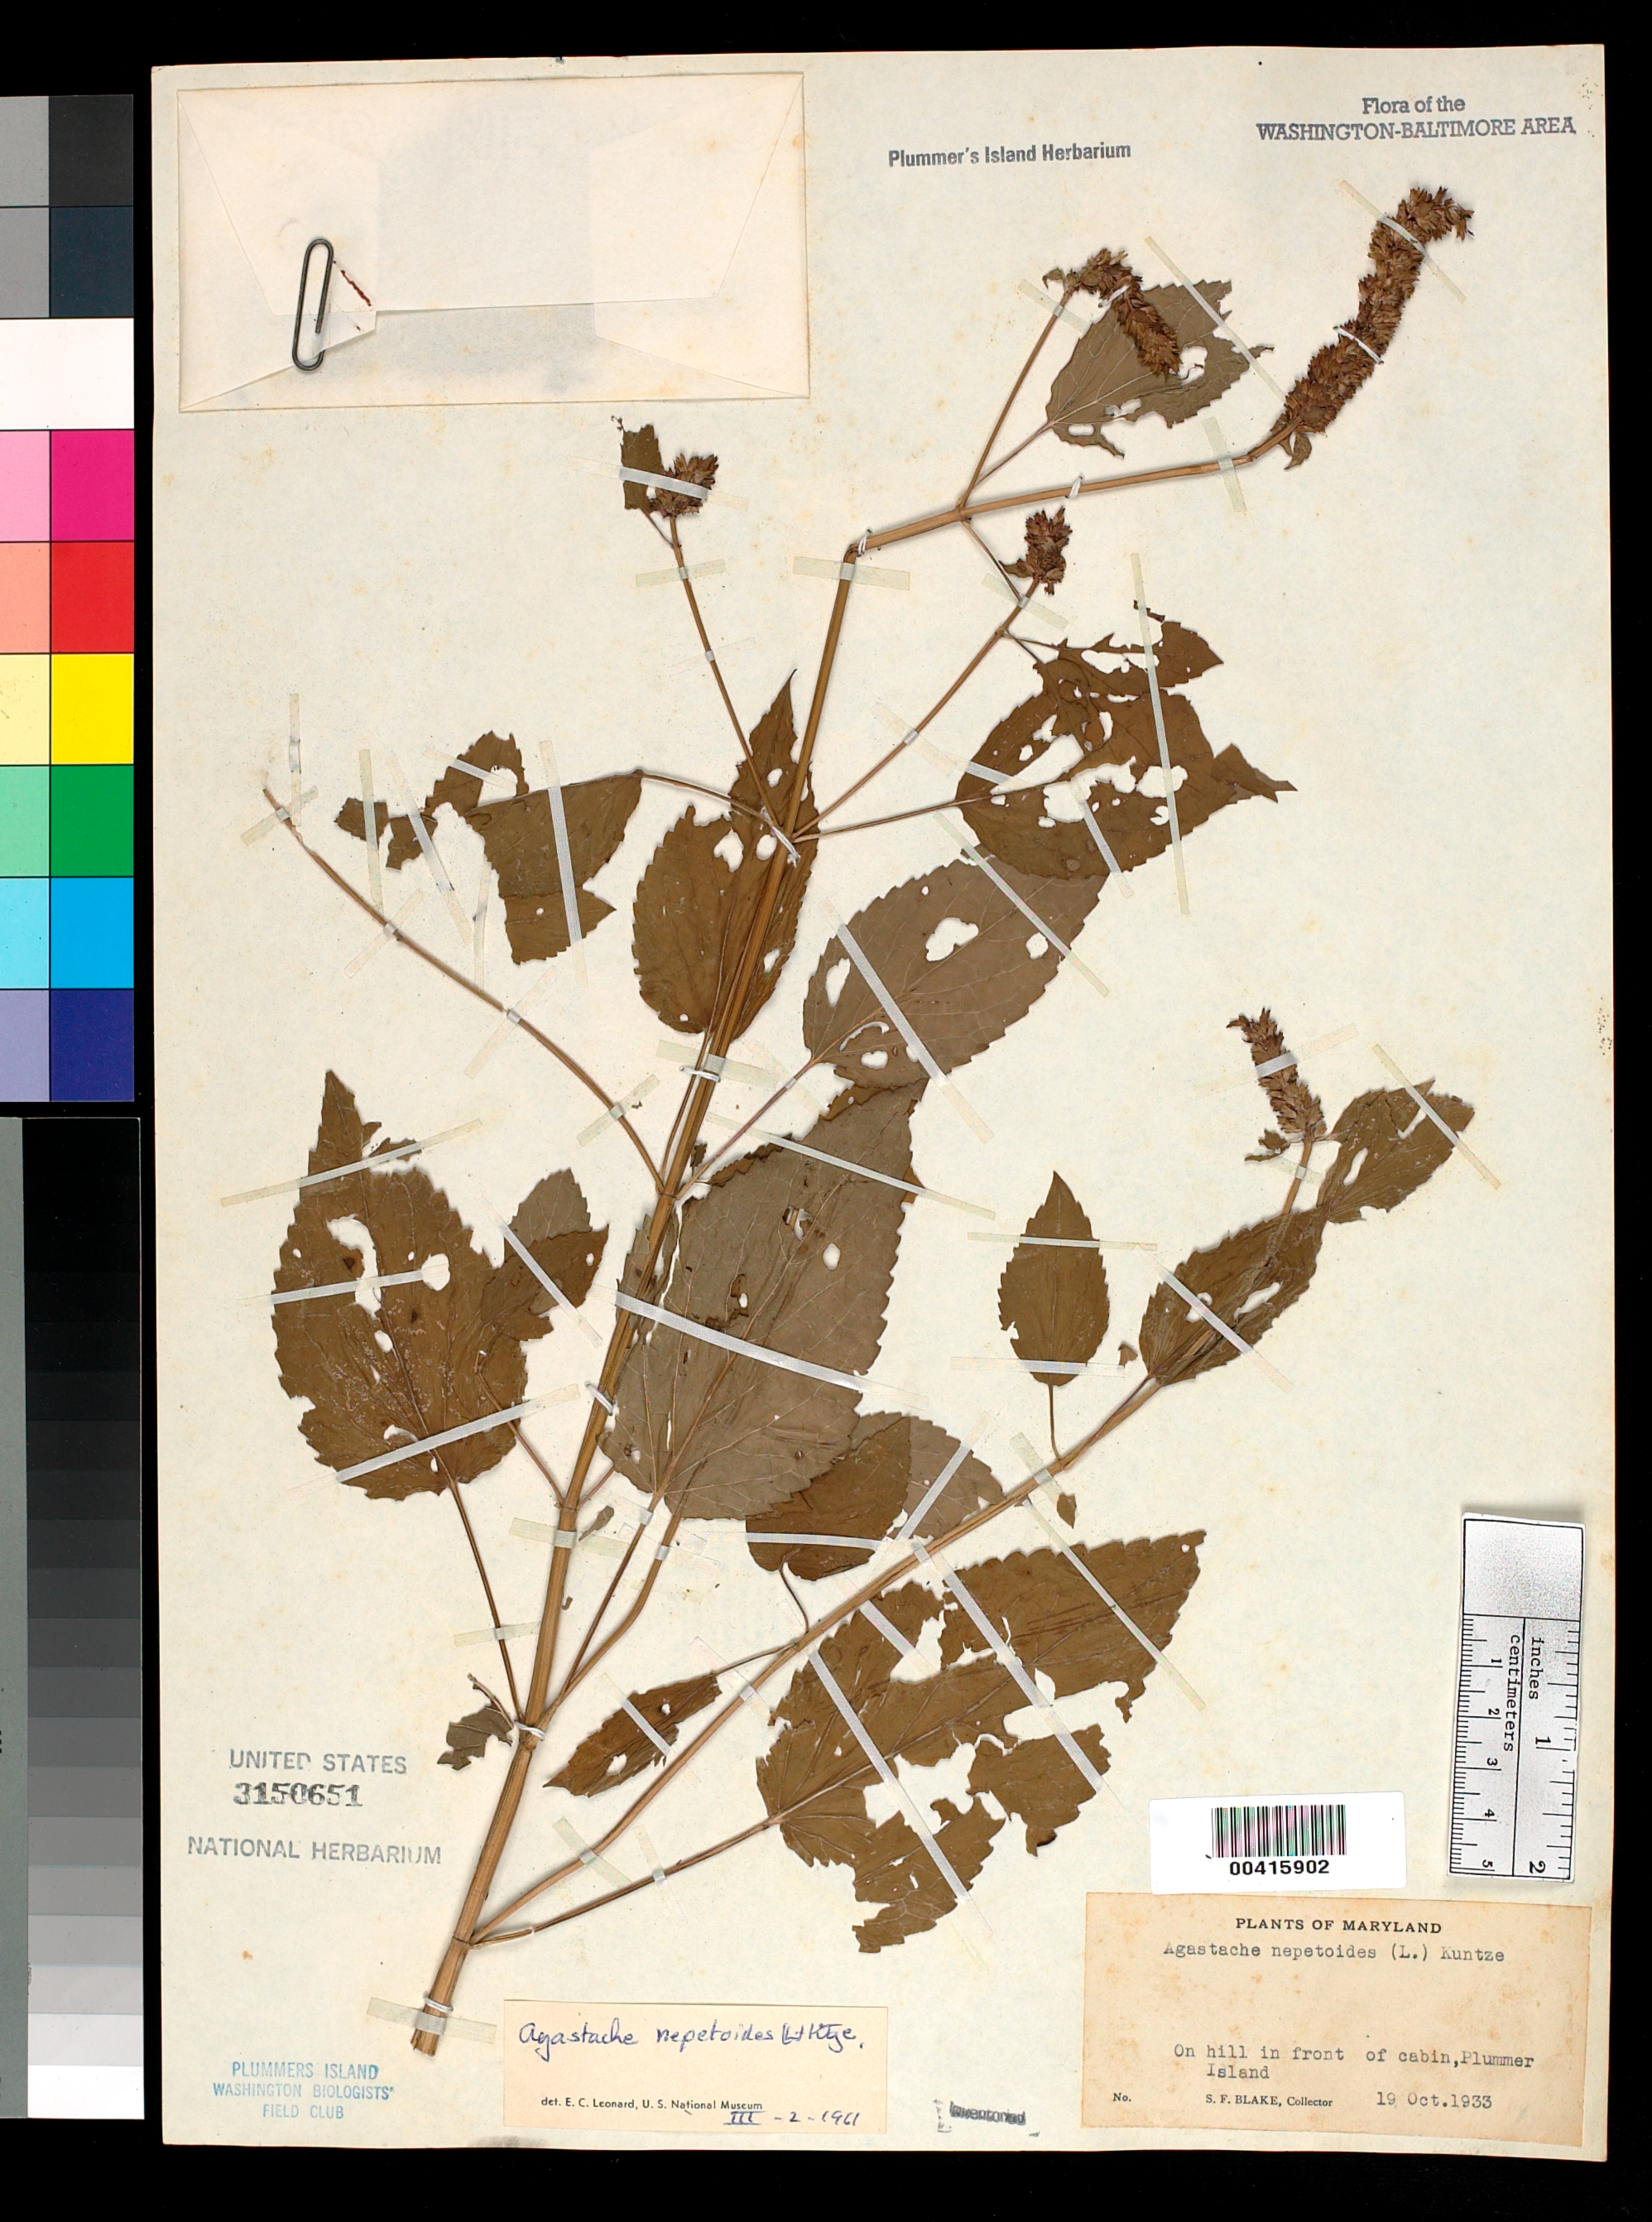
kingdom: Plantae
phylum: Tracheophyta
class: Magnoliopsida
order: Lamiales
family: Lamiaceae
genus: Agastache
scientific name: Agastache nepetoides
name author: (L.) Kuntze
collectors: S. Blake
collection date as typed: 19 Oct 1933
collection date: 1933-10-19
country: United States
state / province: Maryland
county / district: Montgomery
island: Plummers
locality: Plummer's Island; on hill in front of cabin C. & O. Canal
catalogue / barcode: US 3150651